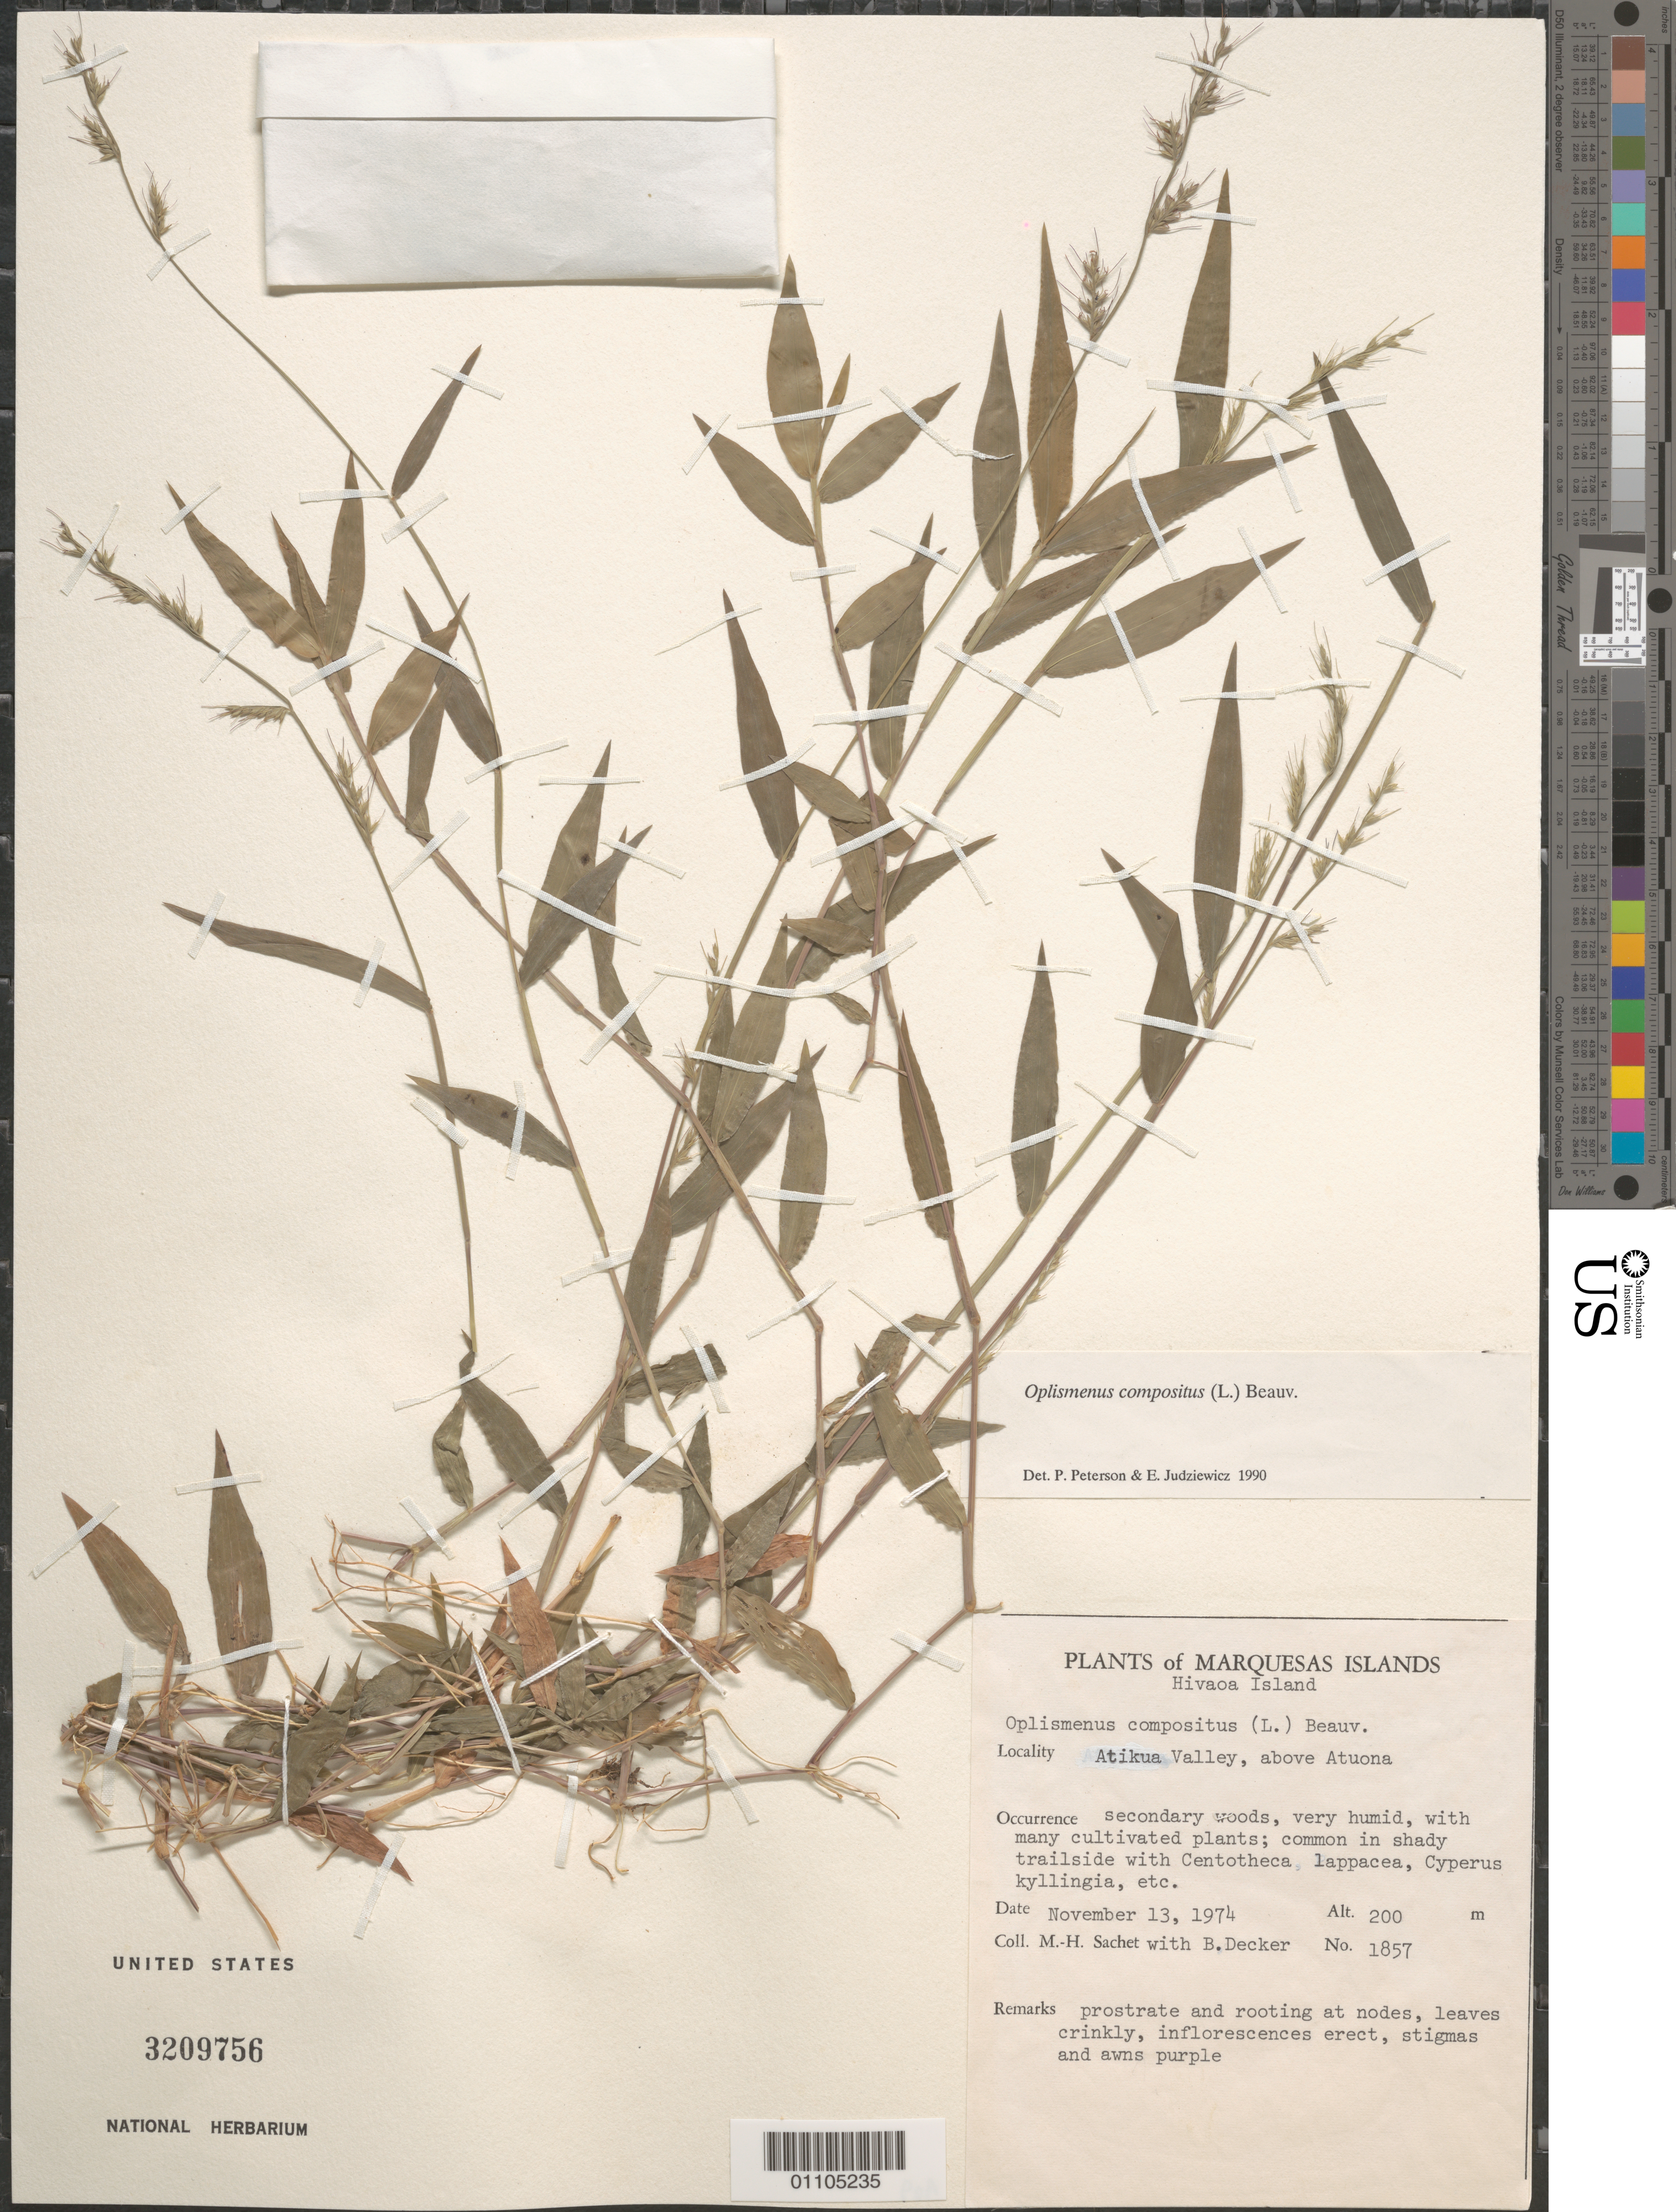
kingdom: Plantae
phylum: Tracheophyta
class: Liliopsida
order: Poales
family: Poaceae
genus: Oplismenus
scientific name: Oplismenus compositus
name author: (L.) P. Beauv.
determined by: Peterson, P. M.; Judziewicz, E. J.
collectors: M.-H. Sachet & B. G. Decker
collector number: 1857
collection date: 1974-11-13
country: French Polynesia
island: Hiva Oa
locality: Atikua Valley, above Atuona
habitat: secondary woods, very humid; common in shady trailside with Centotheca lappacea, Cyperus kyllinga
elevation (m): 200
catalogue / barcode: US 3209756